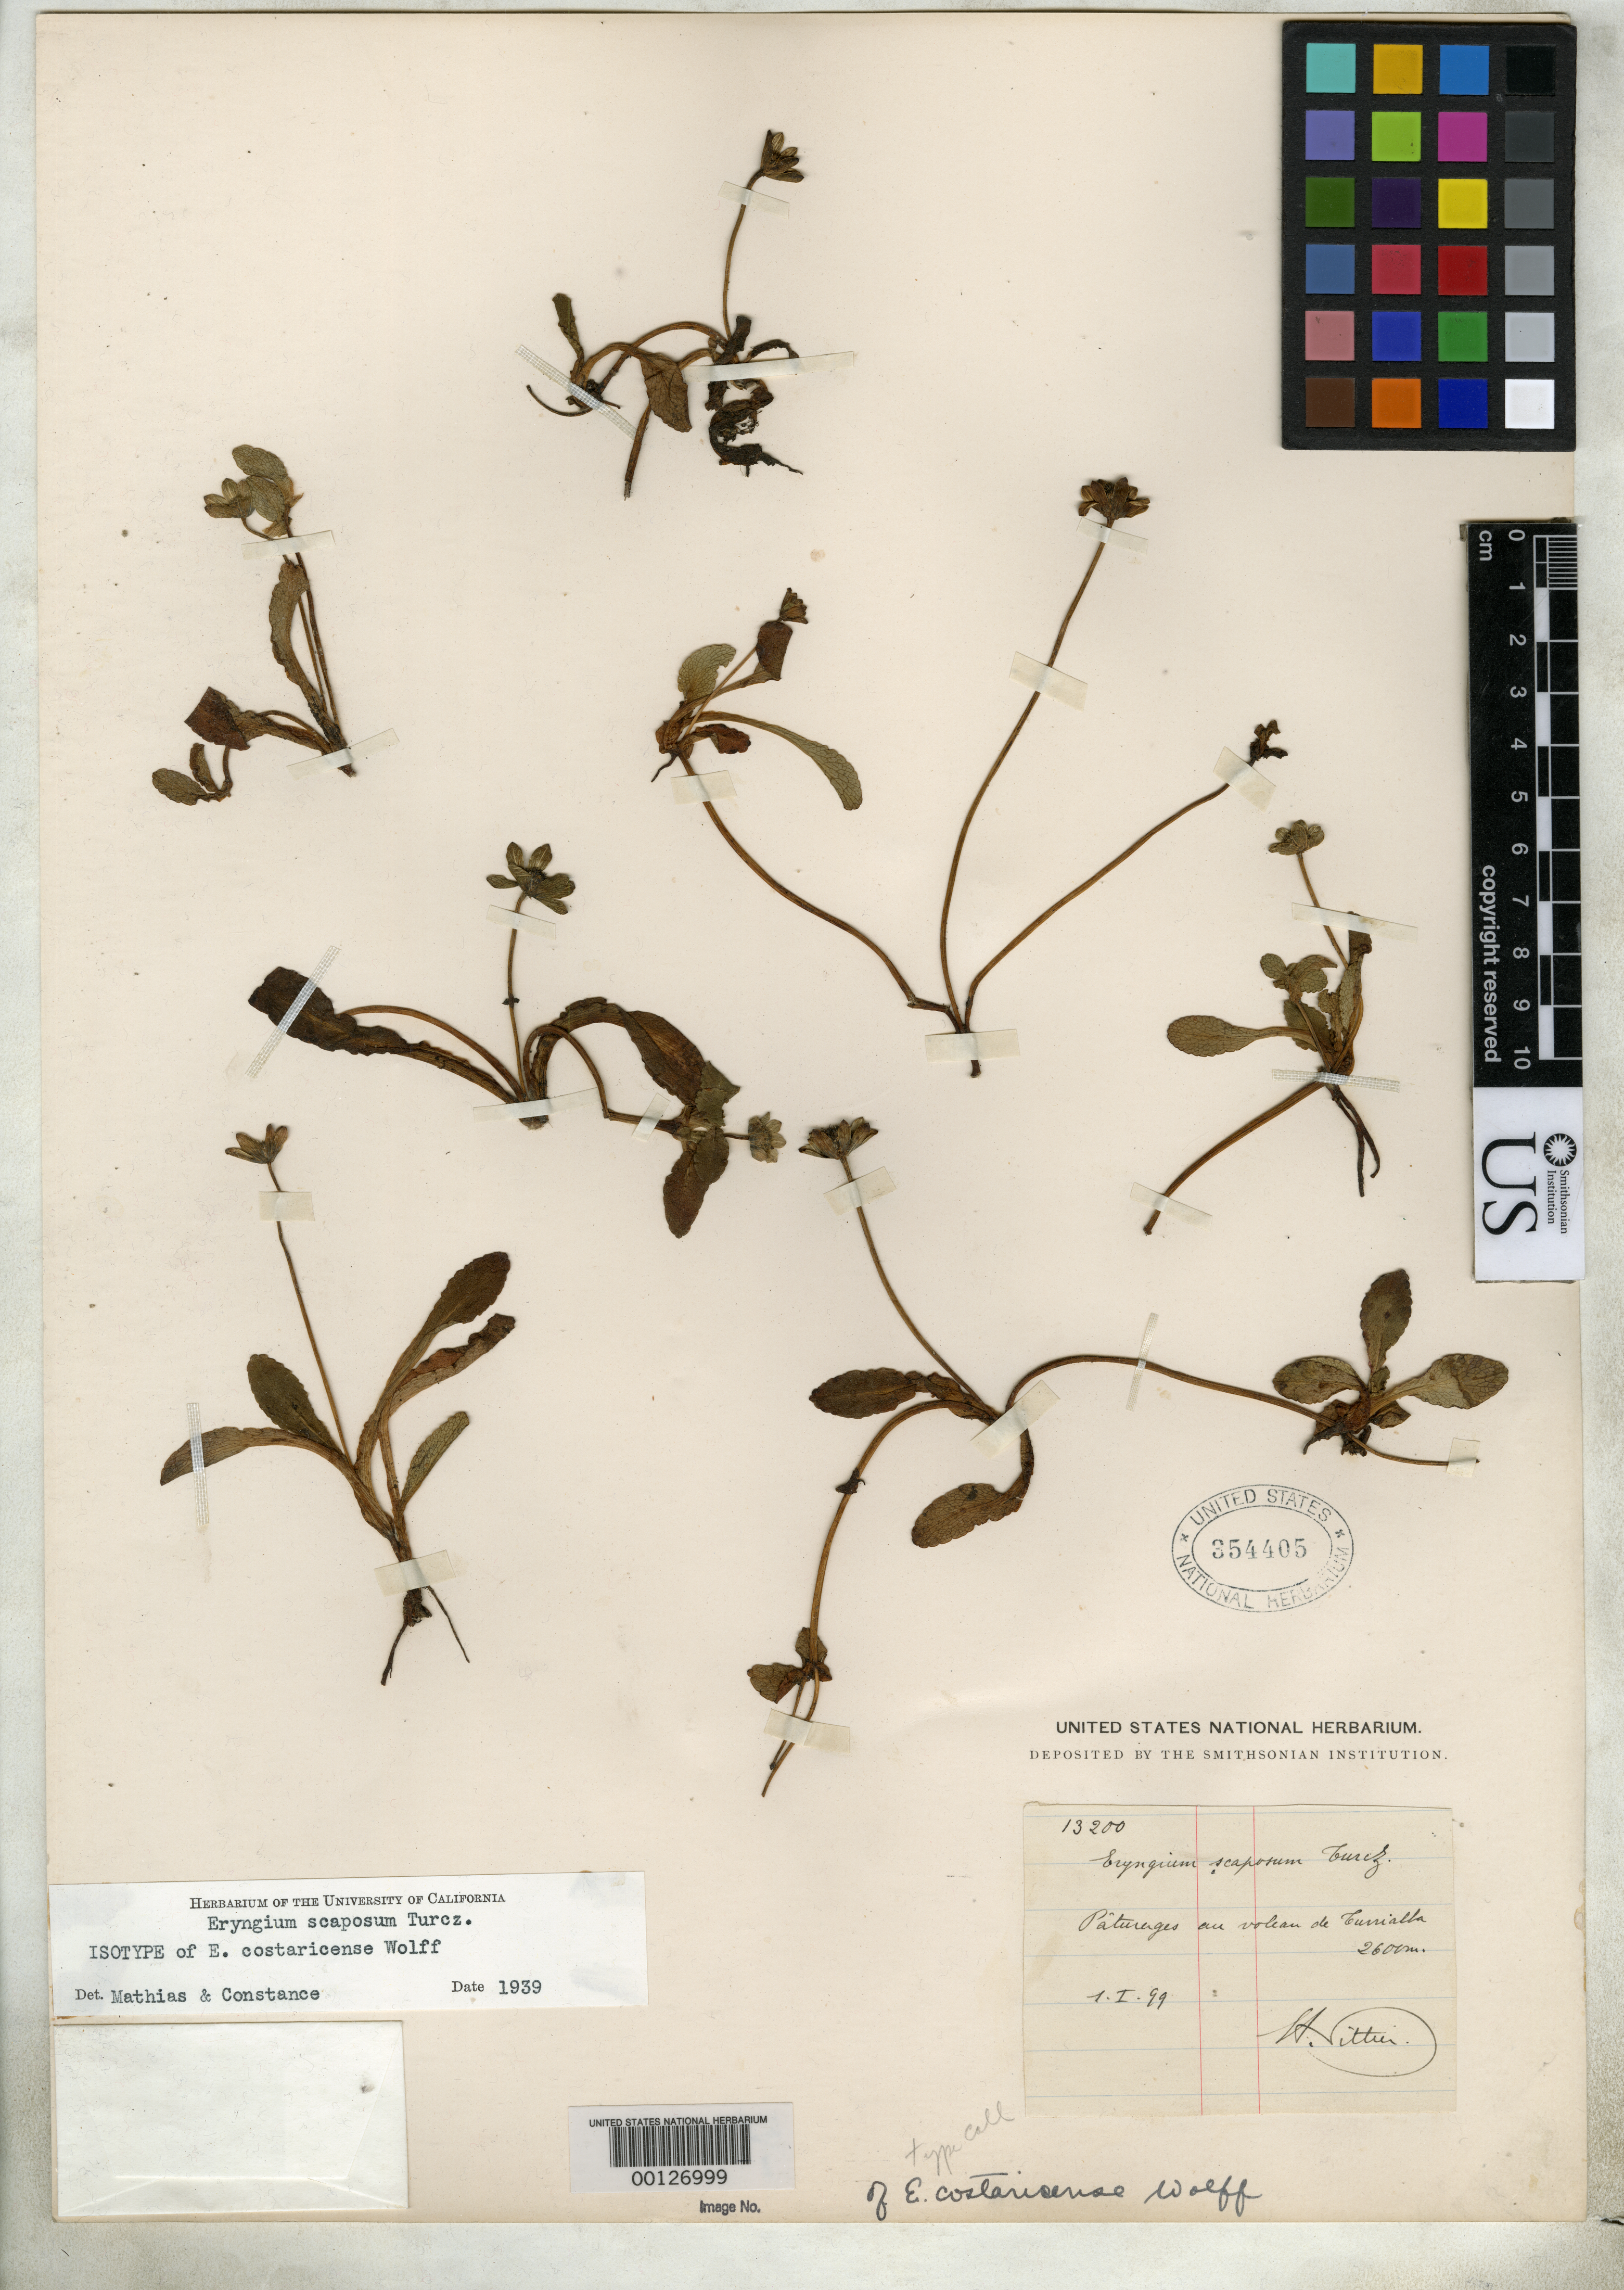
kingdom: Plantae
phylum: Tracheophyta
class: Magnoliopsida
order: Apiales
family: Apiaceae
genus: Eryngium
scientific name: Eryngium costaricense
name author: H. Wolff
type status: Isotype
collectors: H. F. Pittier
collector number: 13200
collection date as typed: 01 Jan 1899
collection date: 1899-01-01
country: Costa Rica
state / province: Cartago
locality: Volcan de Turrialba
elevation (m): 2600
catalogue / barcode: US 354405